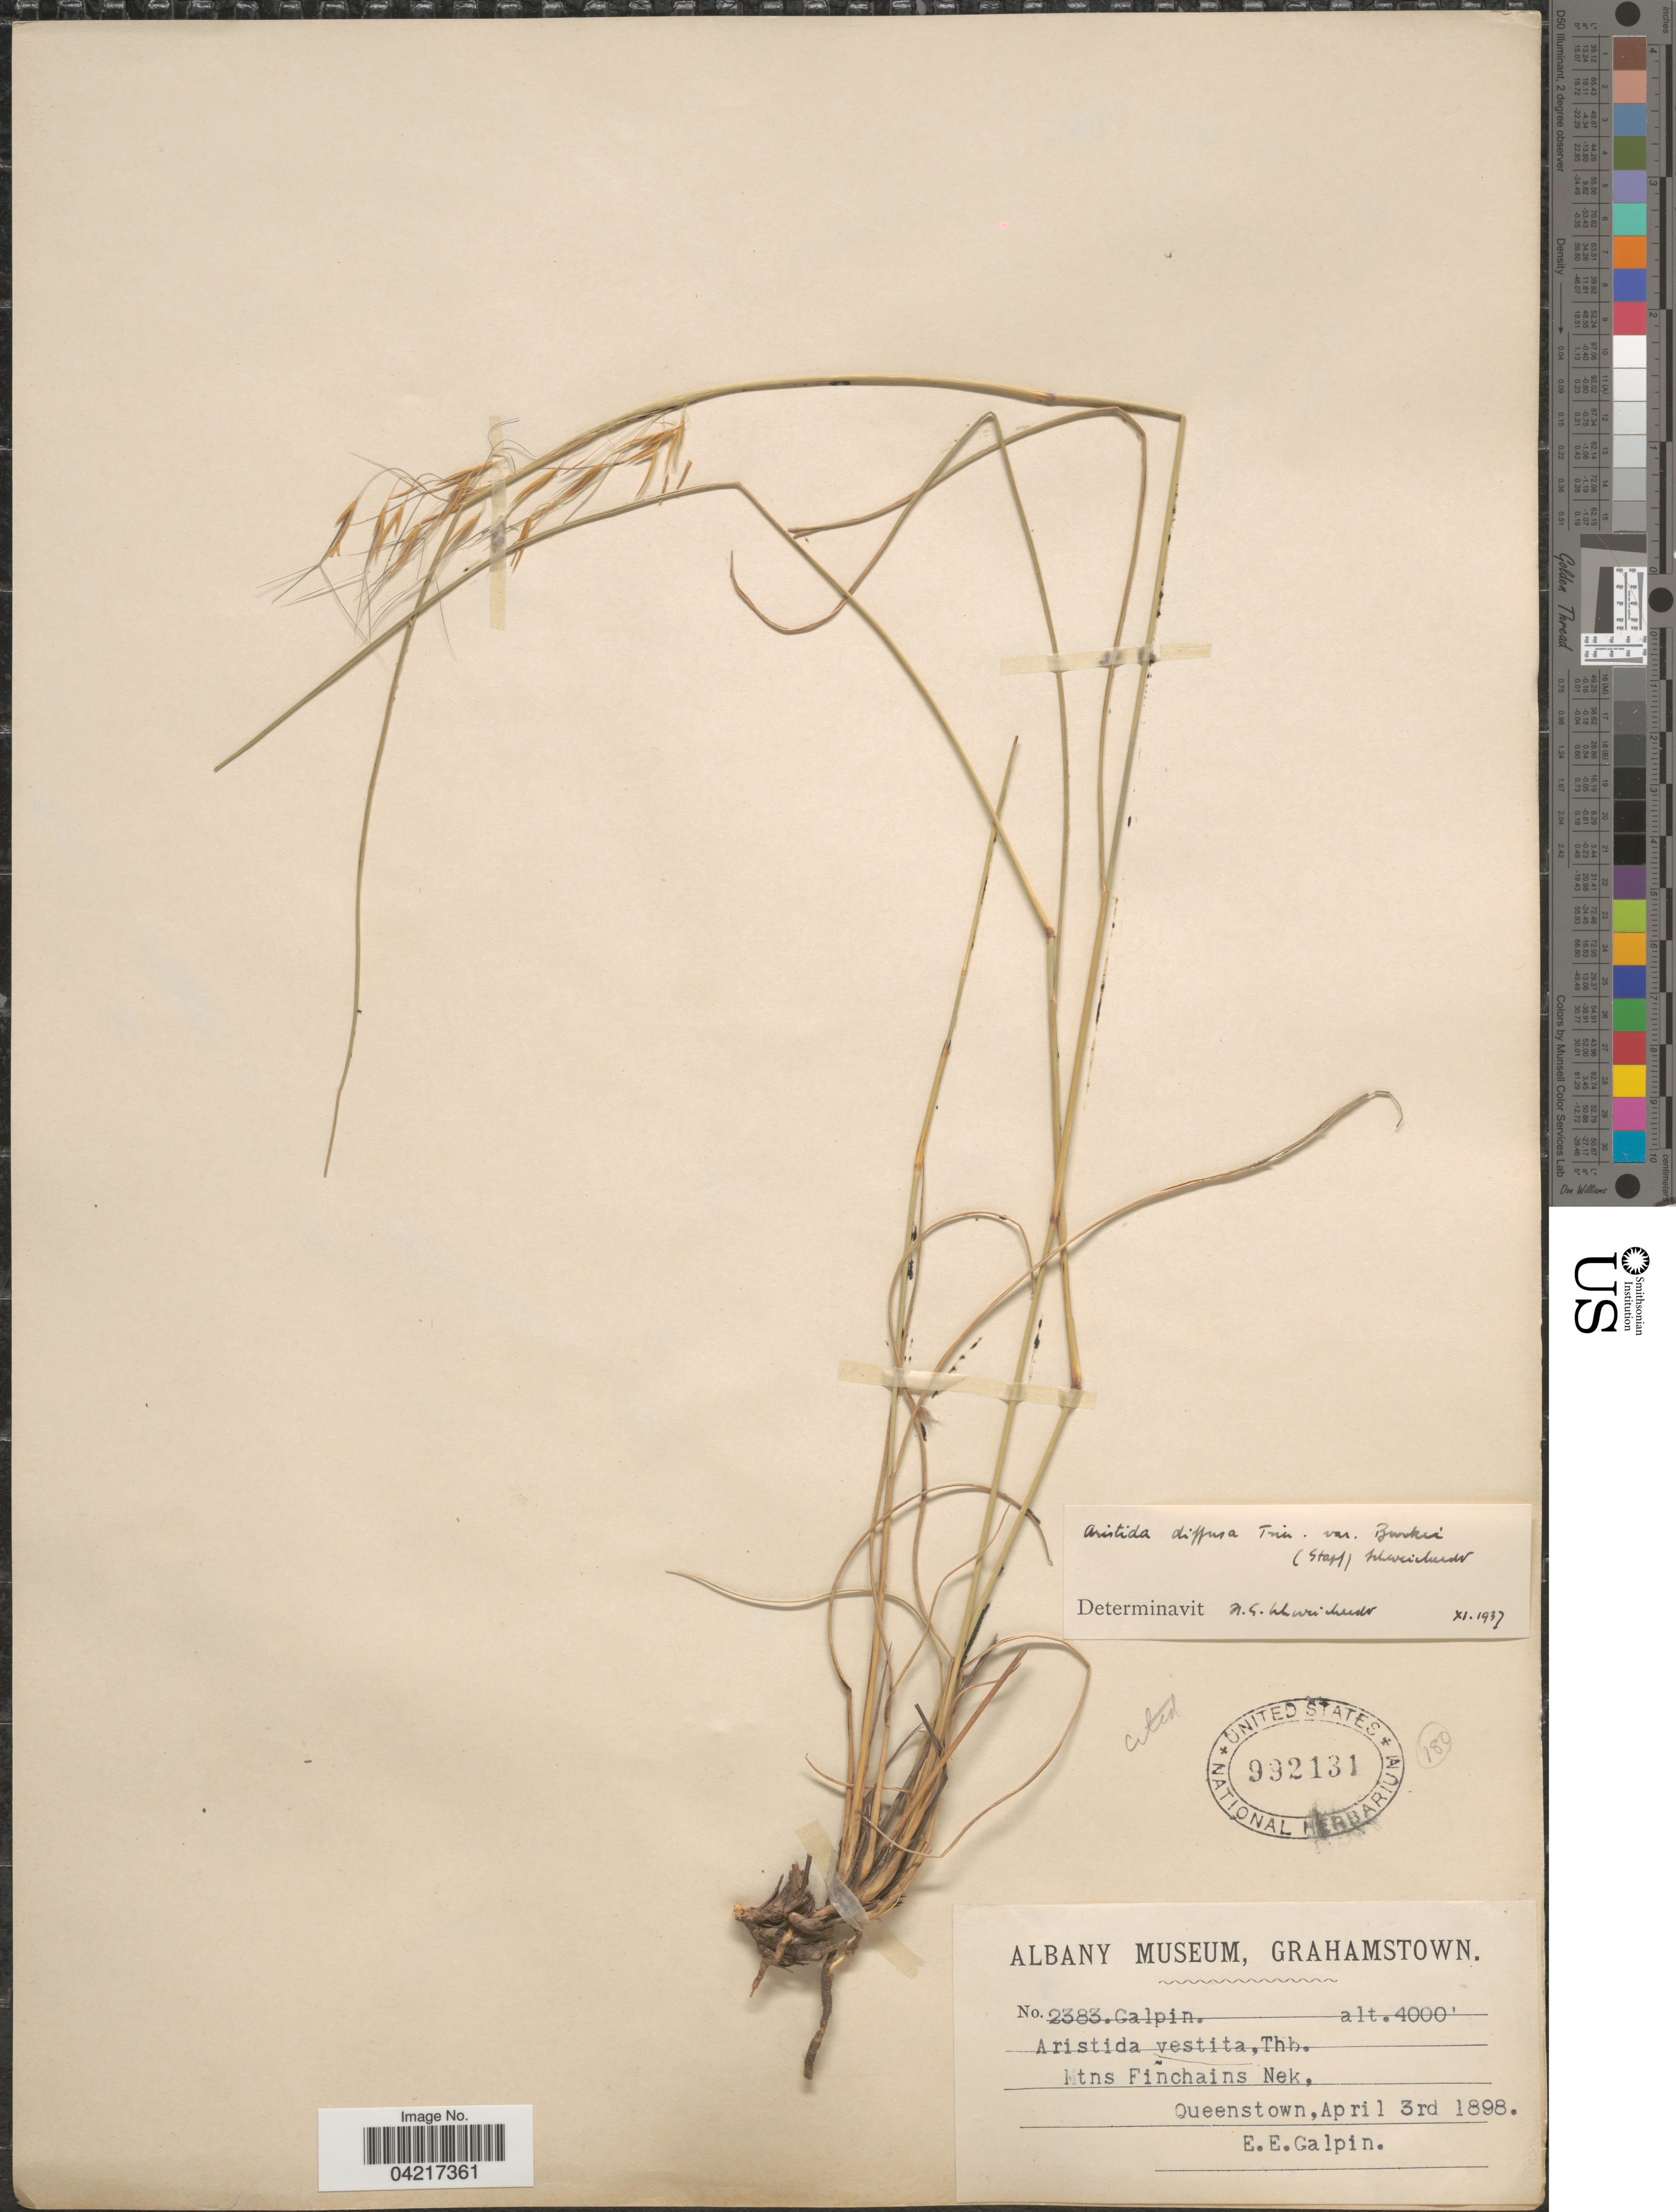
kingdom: Plantae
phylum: Tracheophyta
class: Liliopsida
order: Poales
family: Poaceae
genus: Aristida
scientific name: Aristida diffusa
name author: Trin.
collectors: E. Galpin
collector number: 2383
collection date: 1898-04-03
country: South Africa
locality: Mtns Finchains Nek, Queenstown.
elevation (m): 1219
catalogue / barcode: US 992131